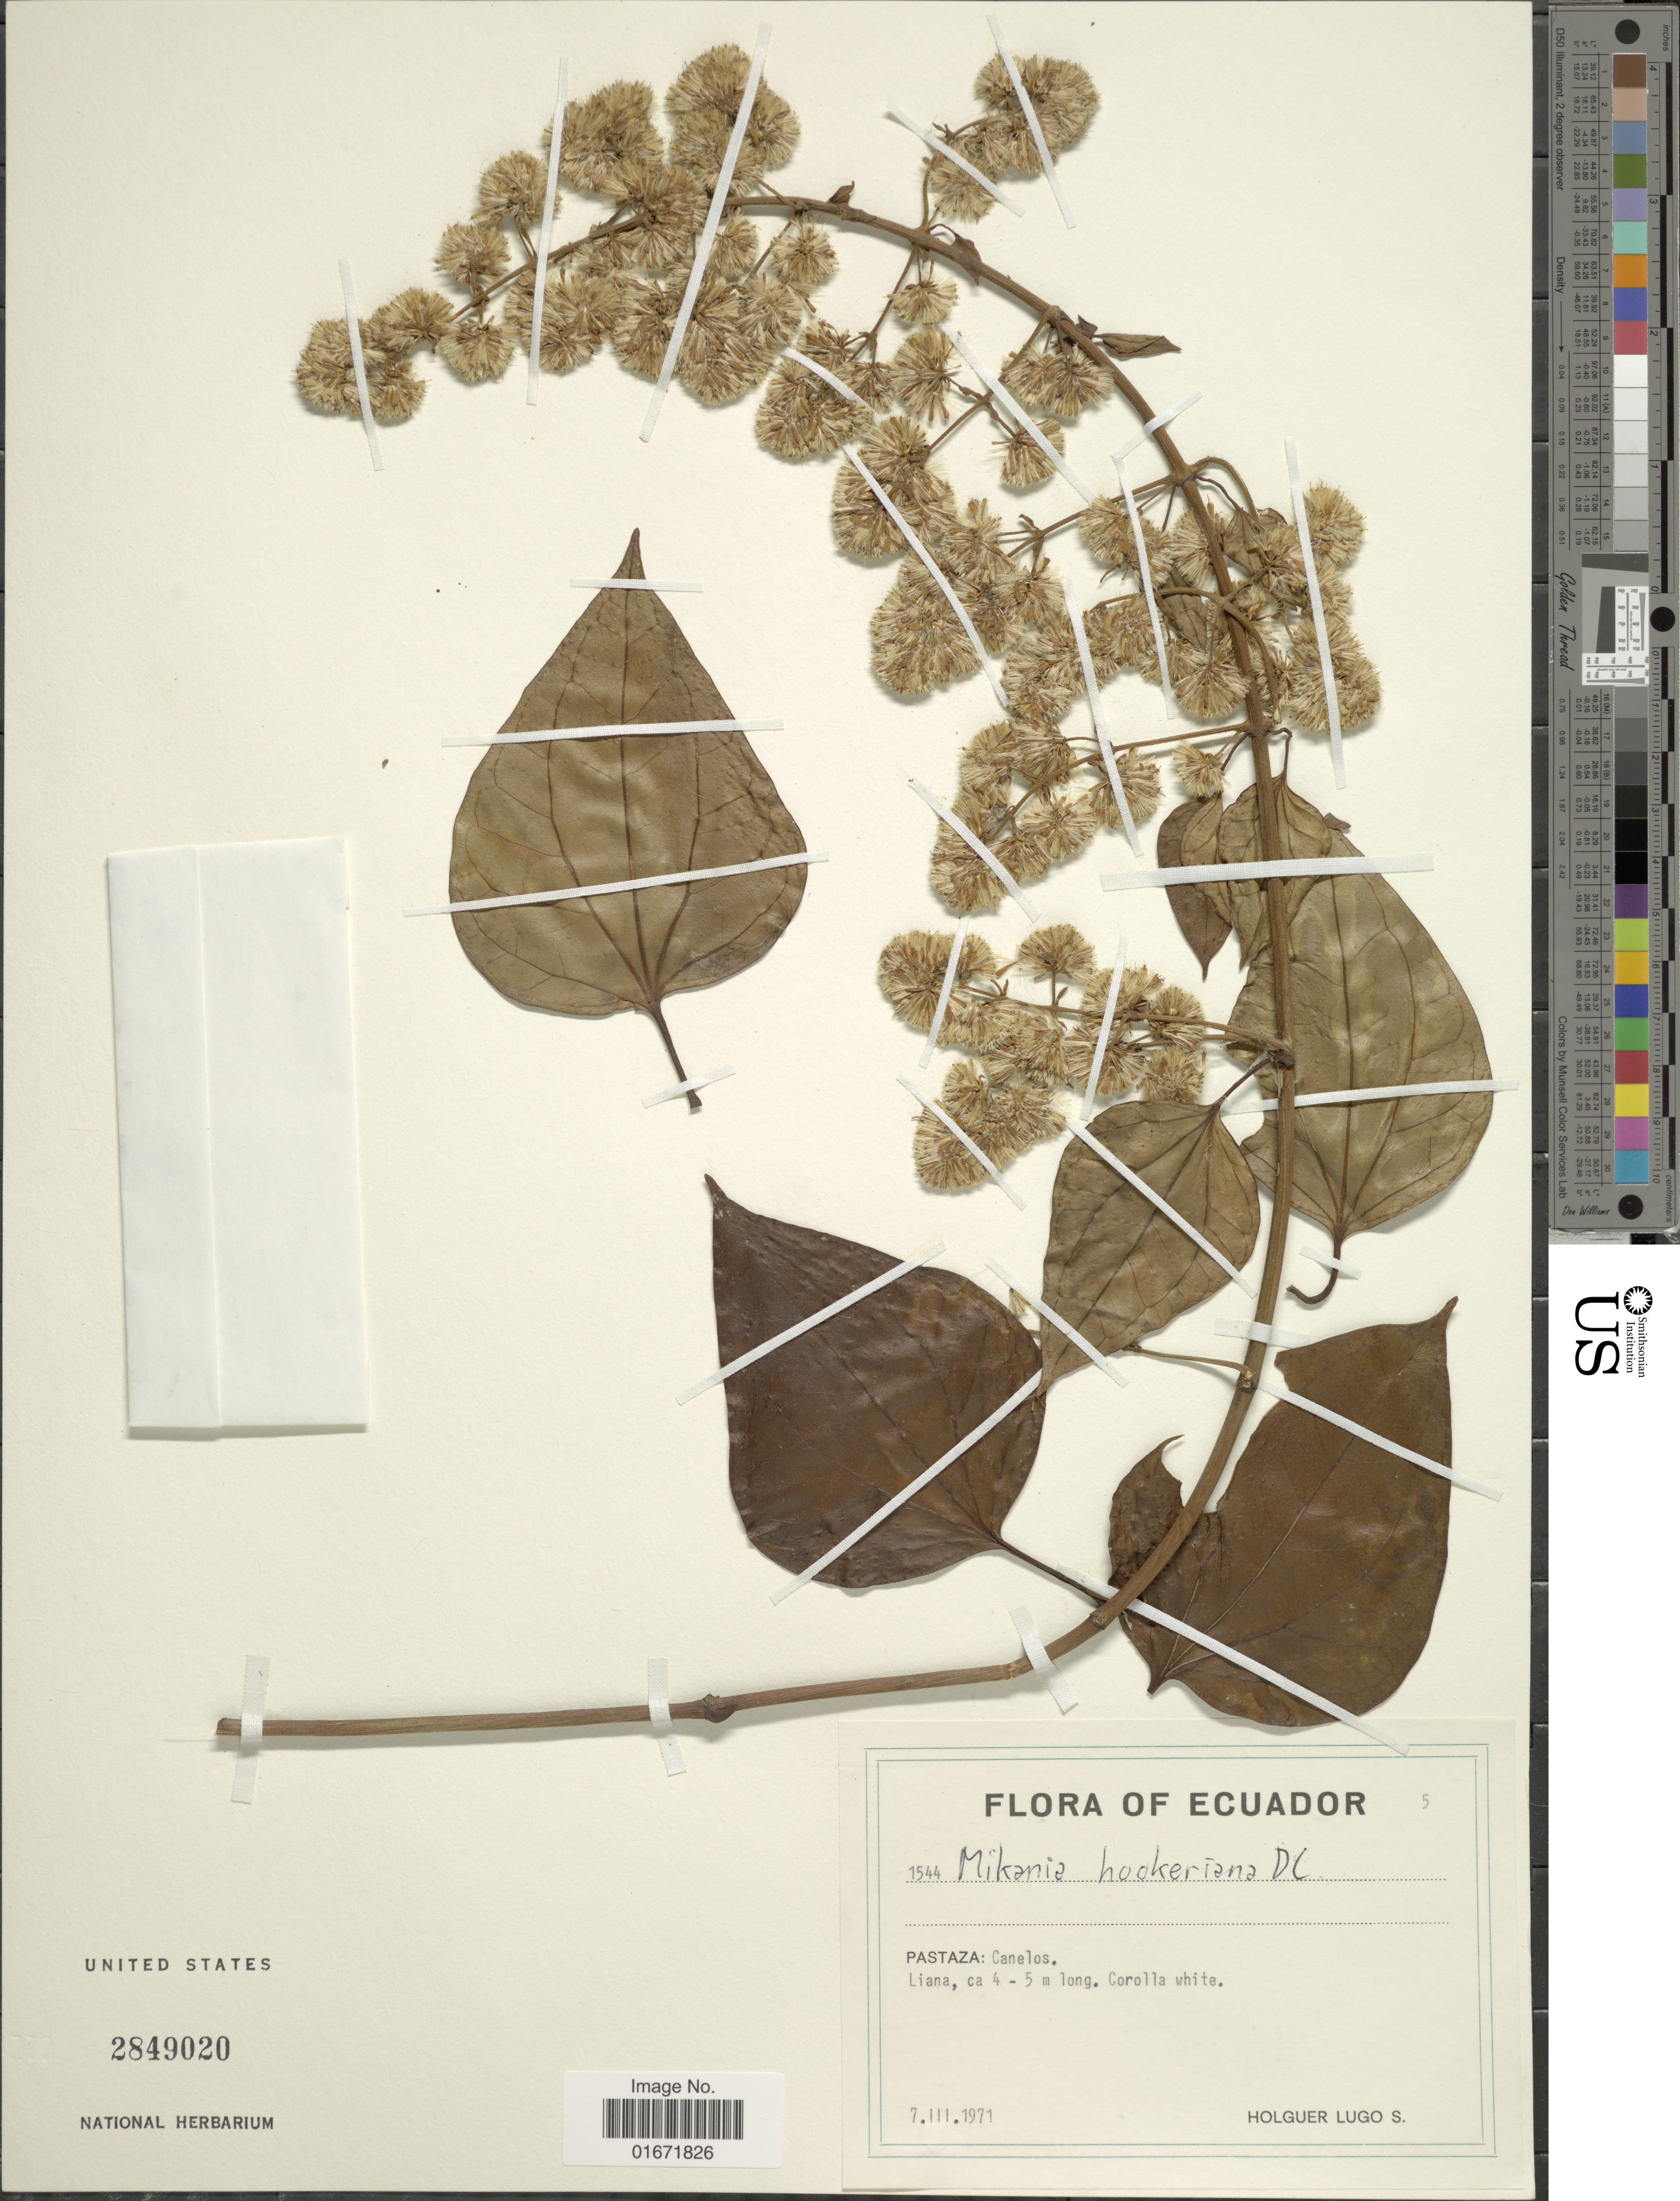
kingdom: Plantae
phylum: Tracheophyta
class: Magnoliopsida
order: Asterales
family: Asteraceae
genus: Mikania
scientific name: Mikania hookeriana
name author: DC.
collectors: H. Lugo S.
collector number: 1544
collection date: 1971-03-07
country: Ecuador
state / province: Pastaza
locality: Pastaza: Canelos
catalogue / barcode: US 2849020